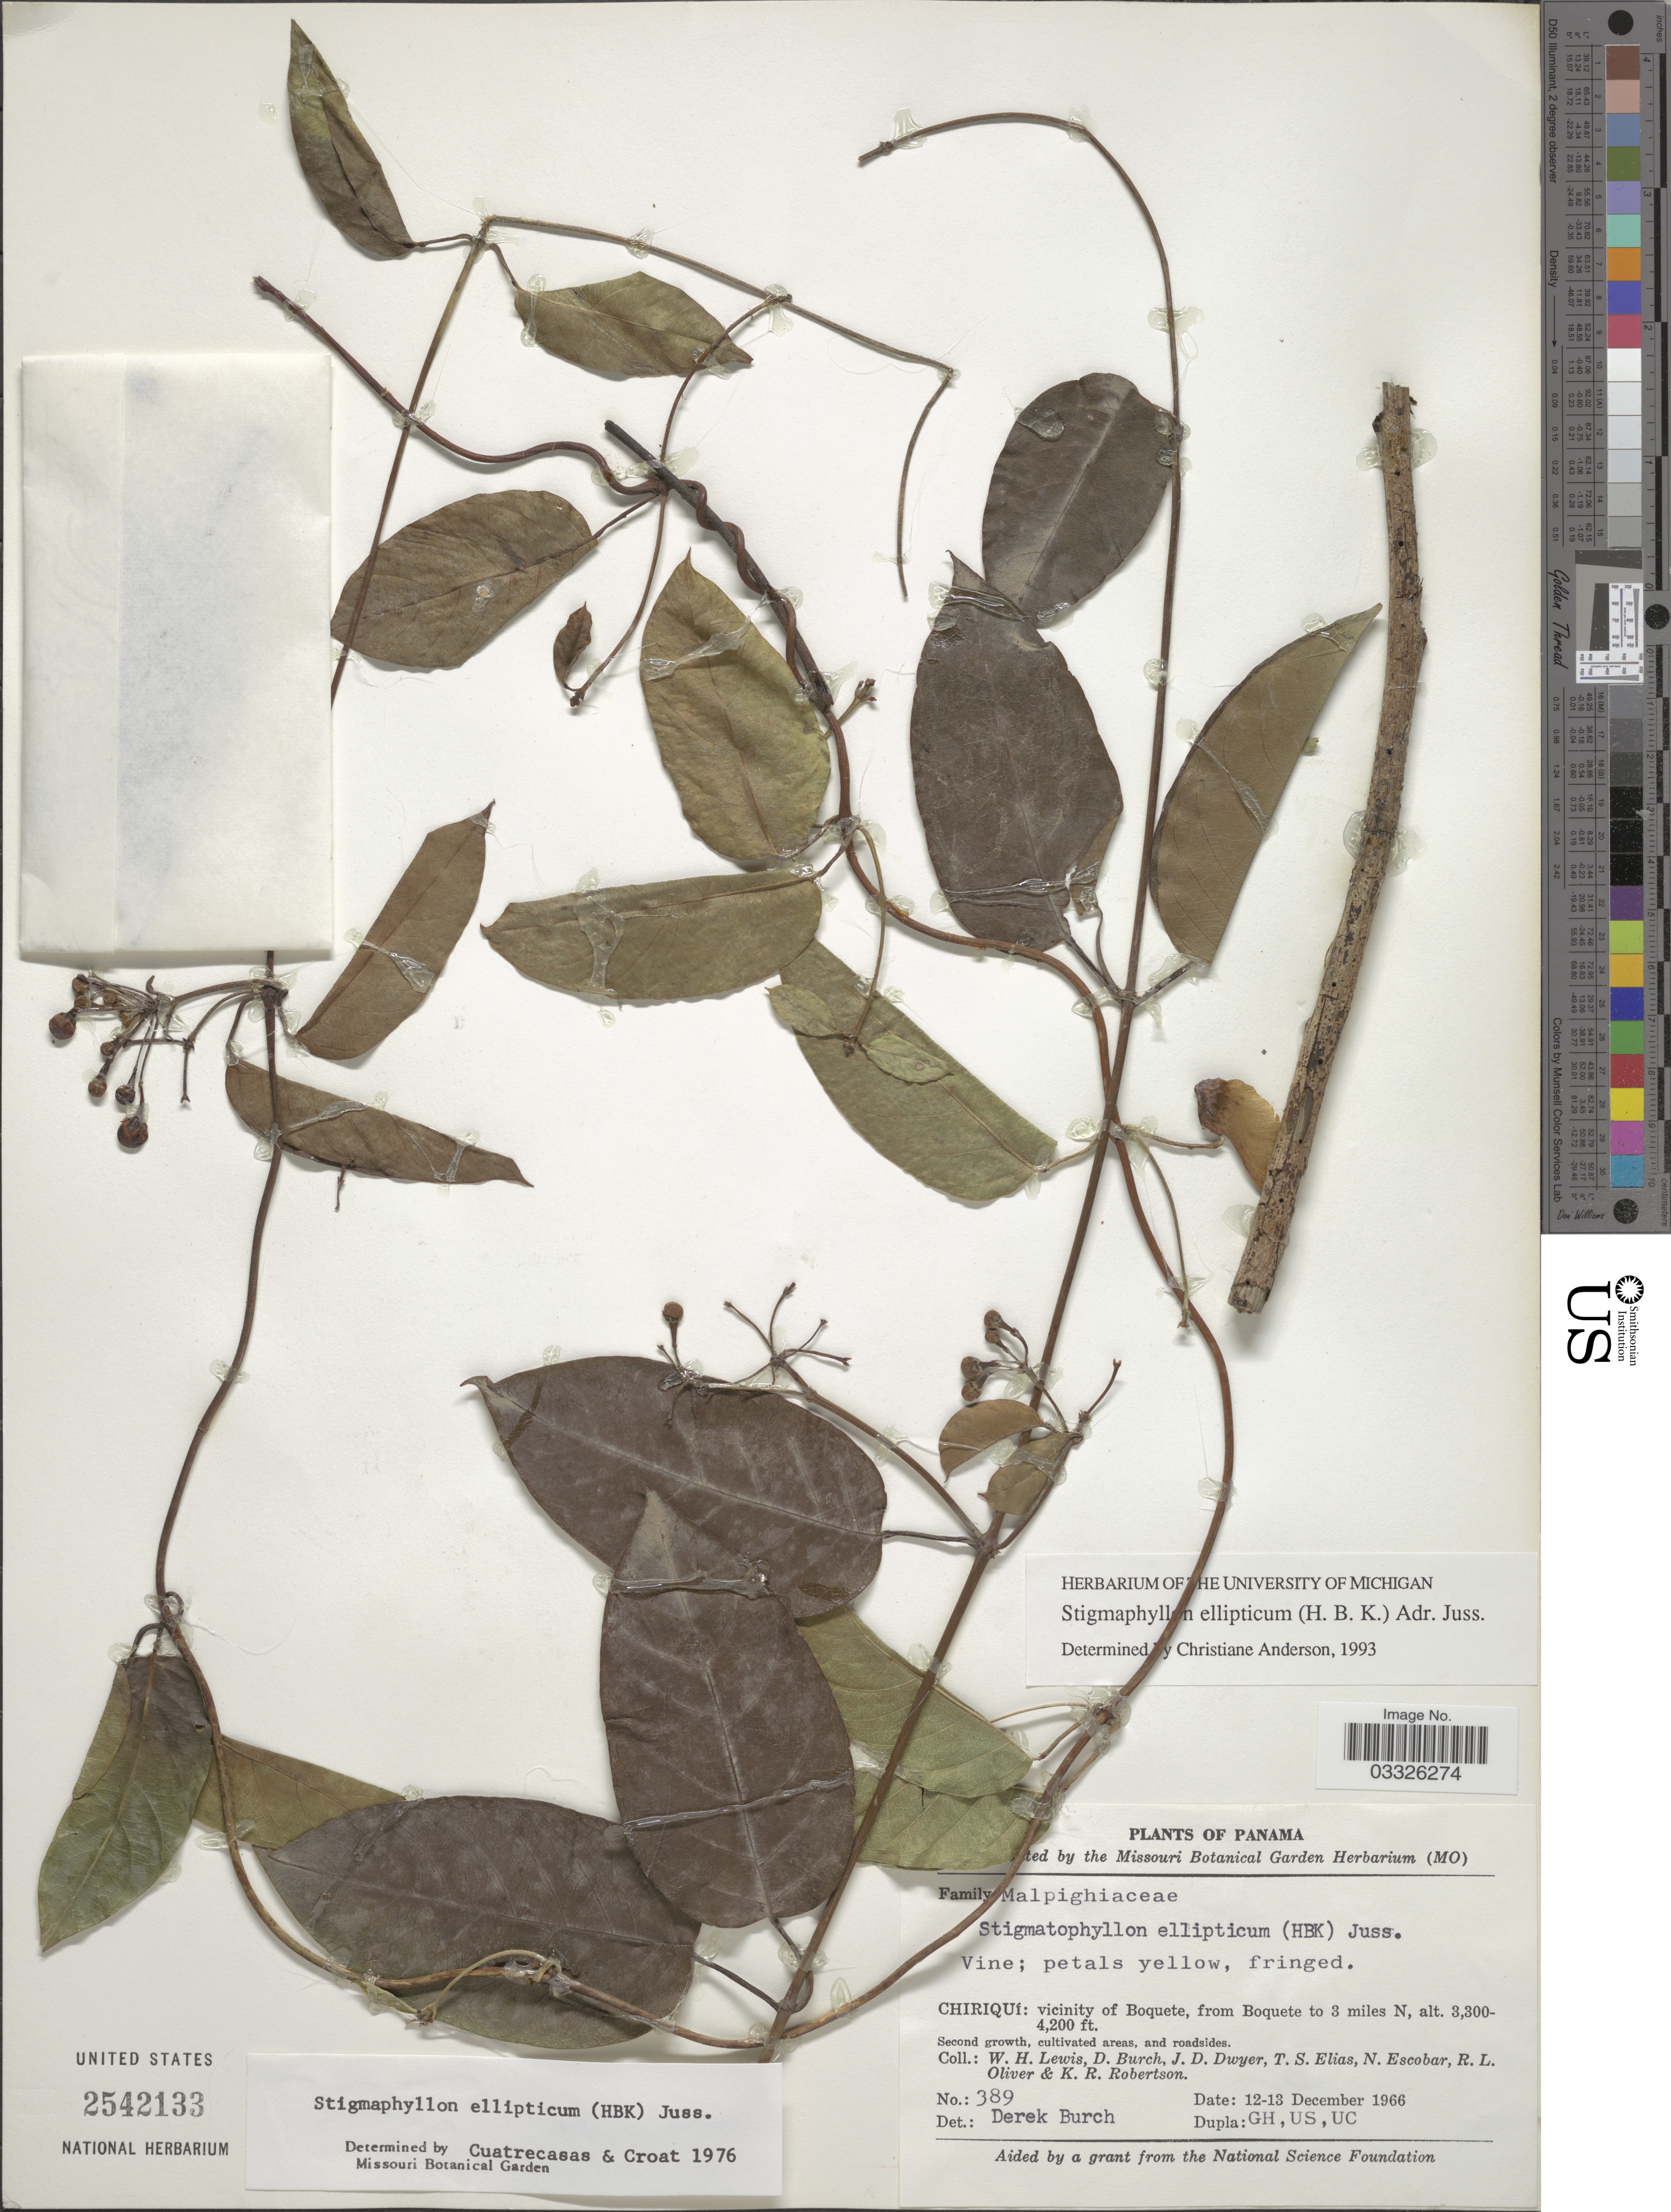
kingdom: Plantae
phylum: Tracheophyta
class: Magnoliopsida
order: Malpighiales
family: Malpighiaceae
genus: Stigmaphyllon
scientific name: Stigmaphyllon ellipticum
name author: (Kunth) A. Juss.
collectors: W. H. Lewis, D. Burch, J. D. Dwyer, T. S. Elias & et al.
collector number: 389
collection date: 1966-12-12/1966-12-13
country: Panama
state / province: Chiriqui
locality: Vicinity of Boquete, from Boquete to 3 miles N.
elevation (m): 1006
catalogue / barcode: US 2542133